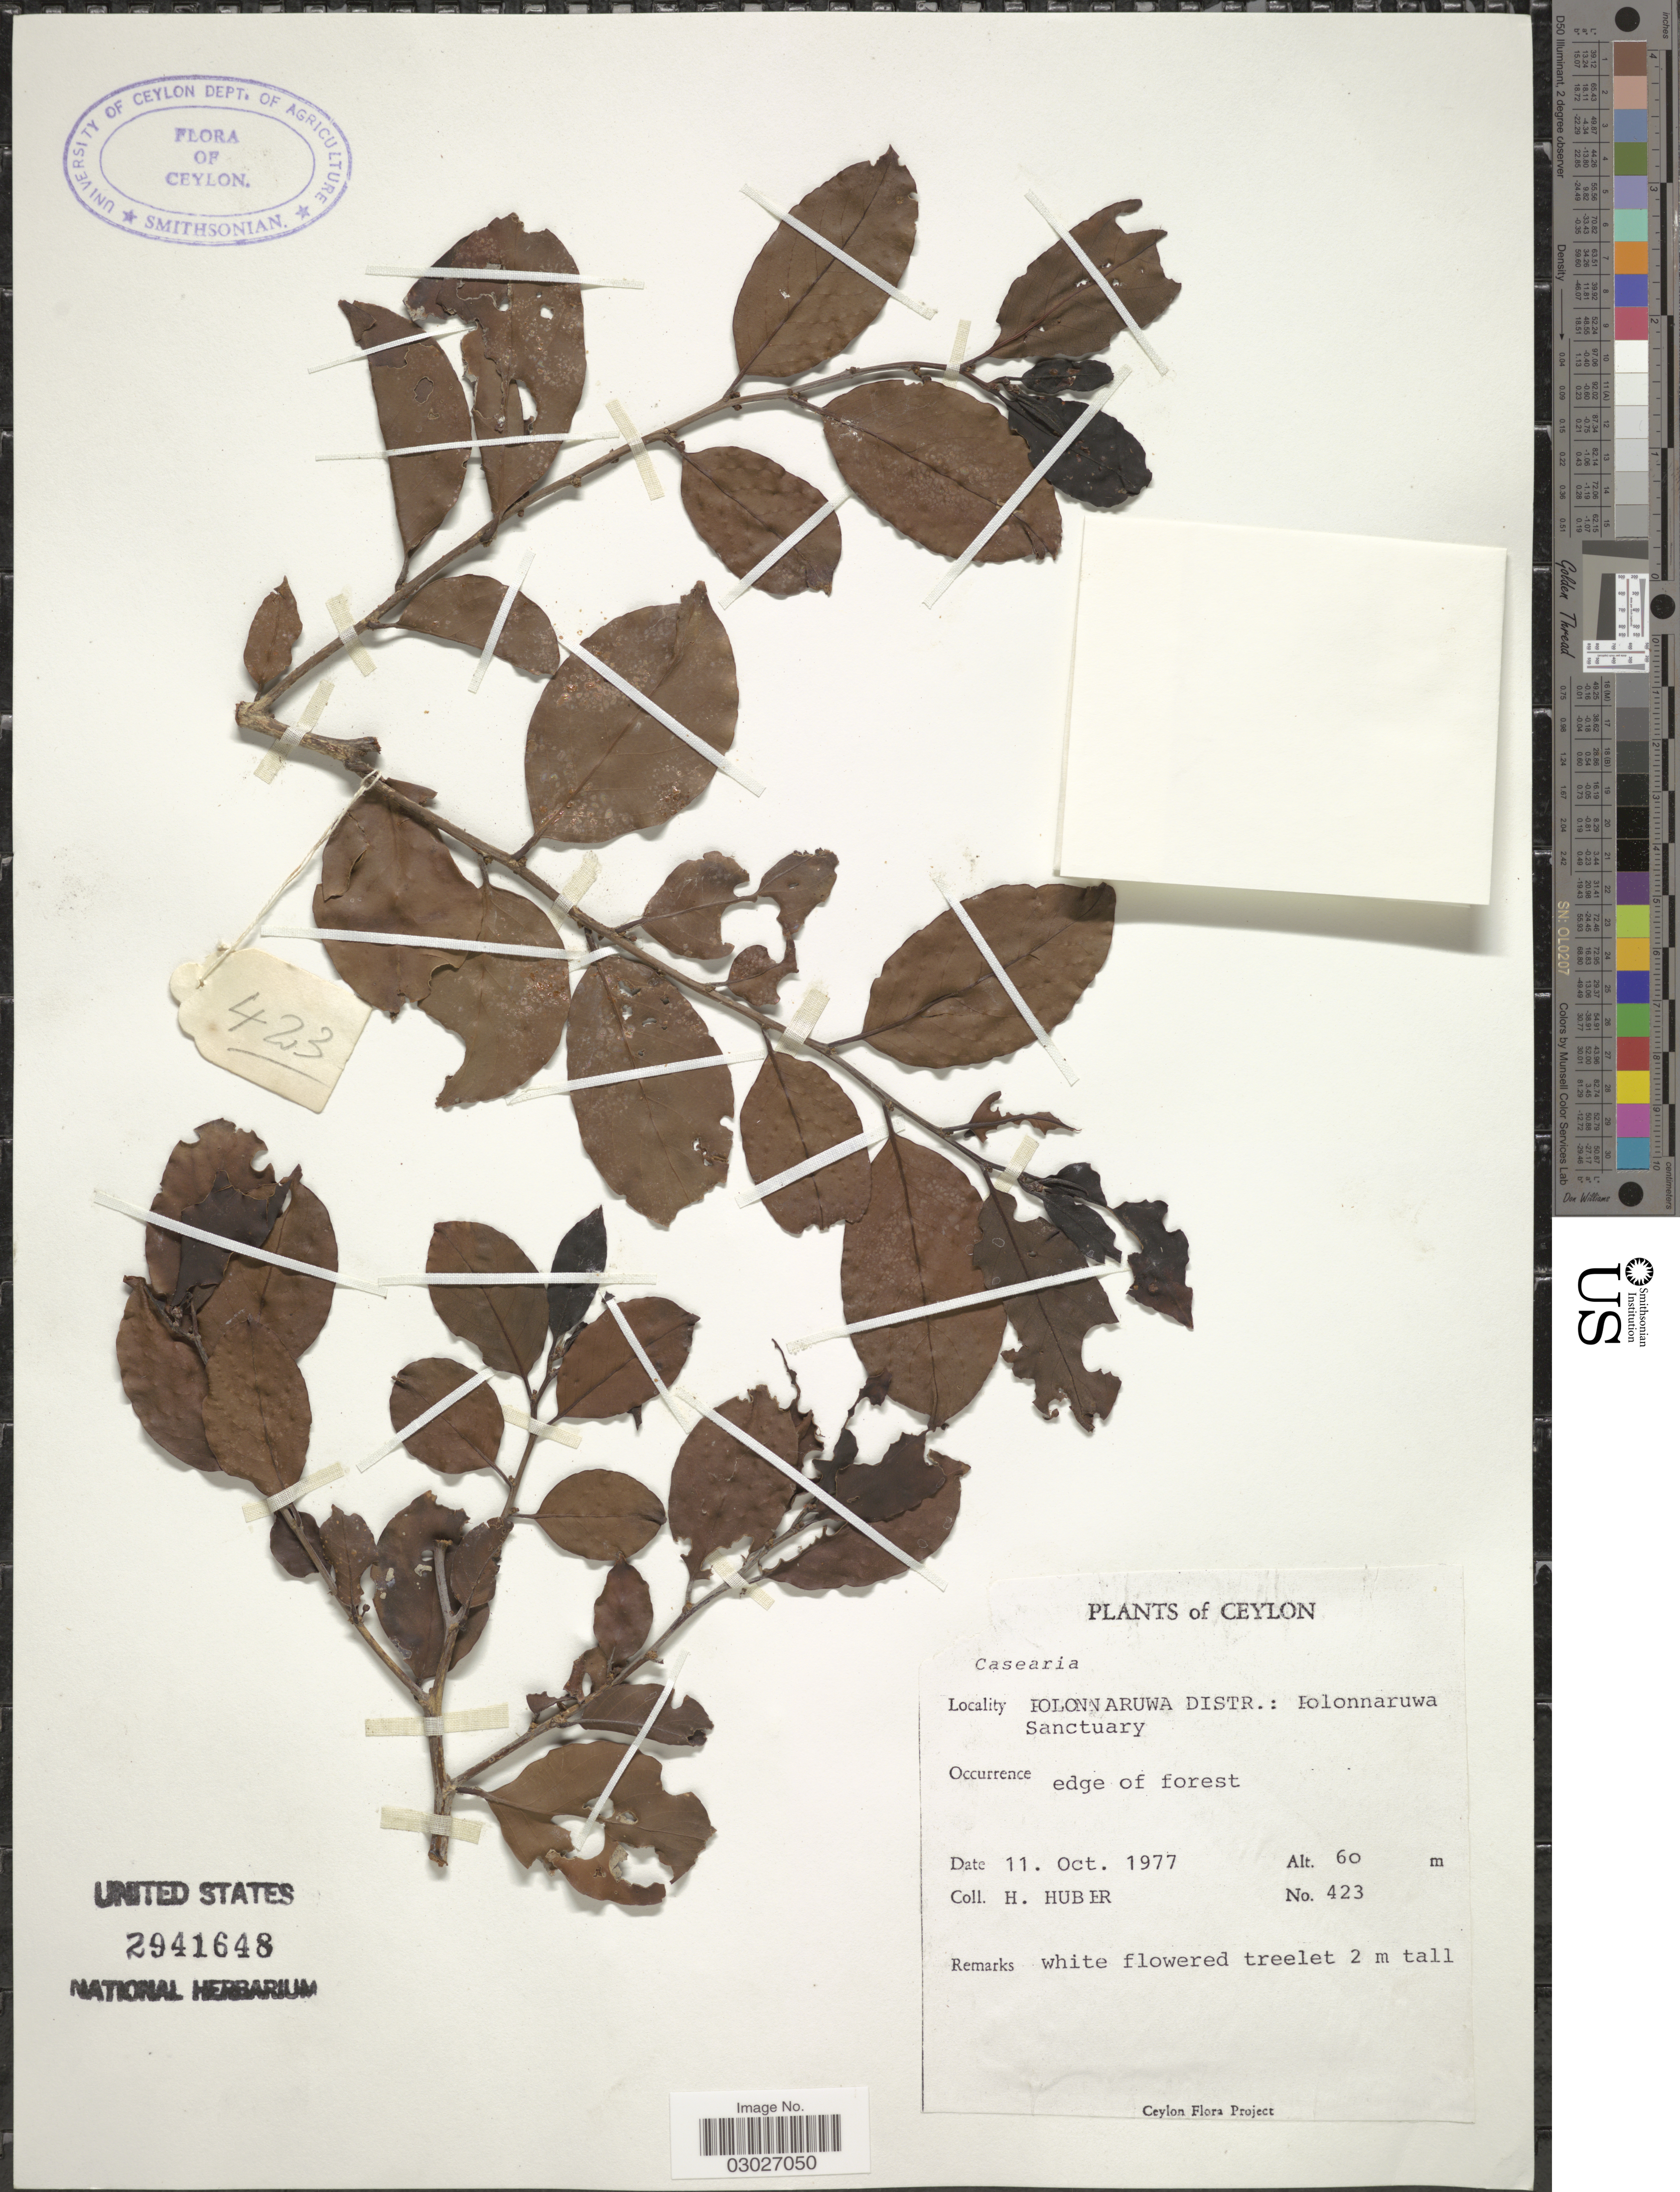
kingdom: Plantae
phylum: Tracheophyta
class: Magnoliopsida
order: Malpighiales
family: Salicaceae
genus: Casearia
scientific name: Casearia sp.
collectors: H. Huber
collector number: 423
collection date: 1977-10-11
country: Sri Lanka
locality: Ceylon. Polonnaruwa Distr.: Polonnawruwa Sanctuary.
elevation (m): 60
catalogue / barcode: US 2941648